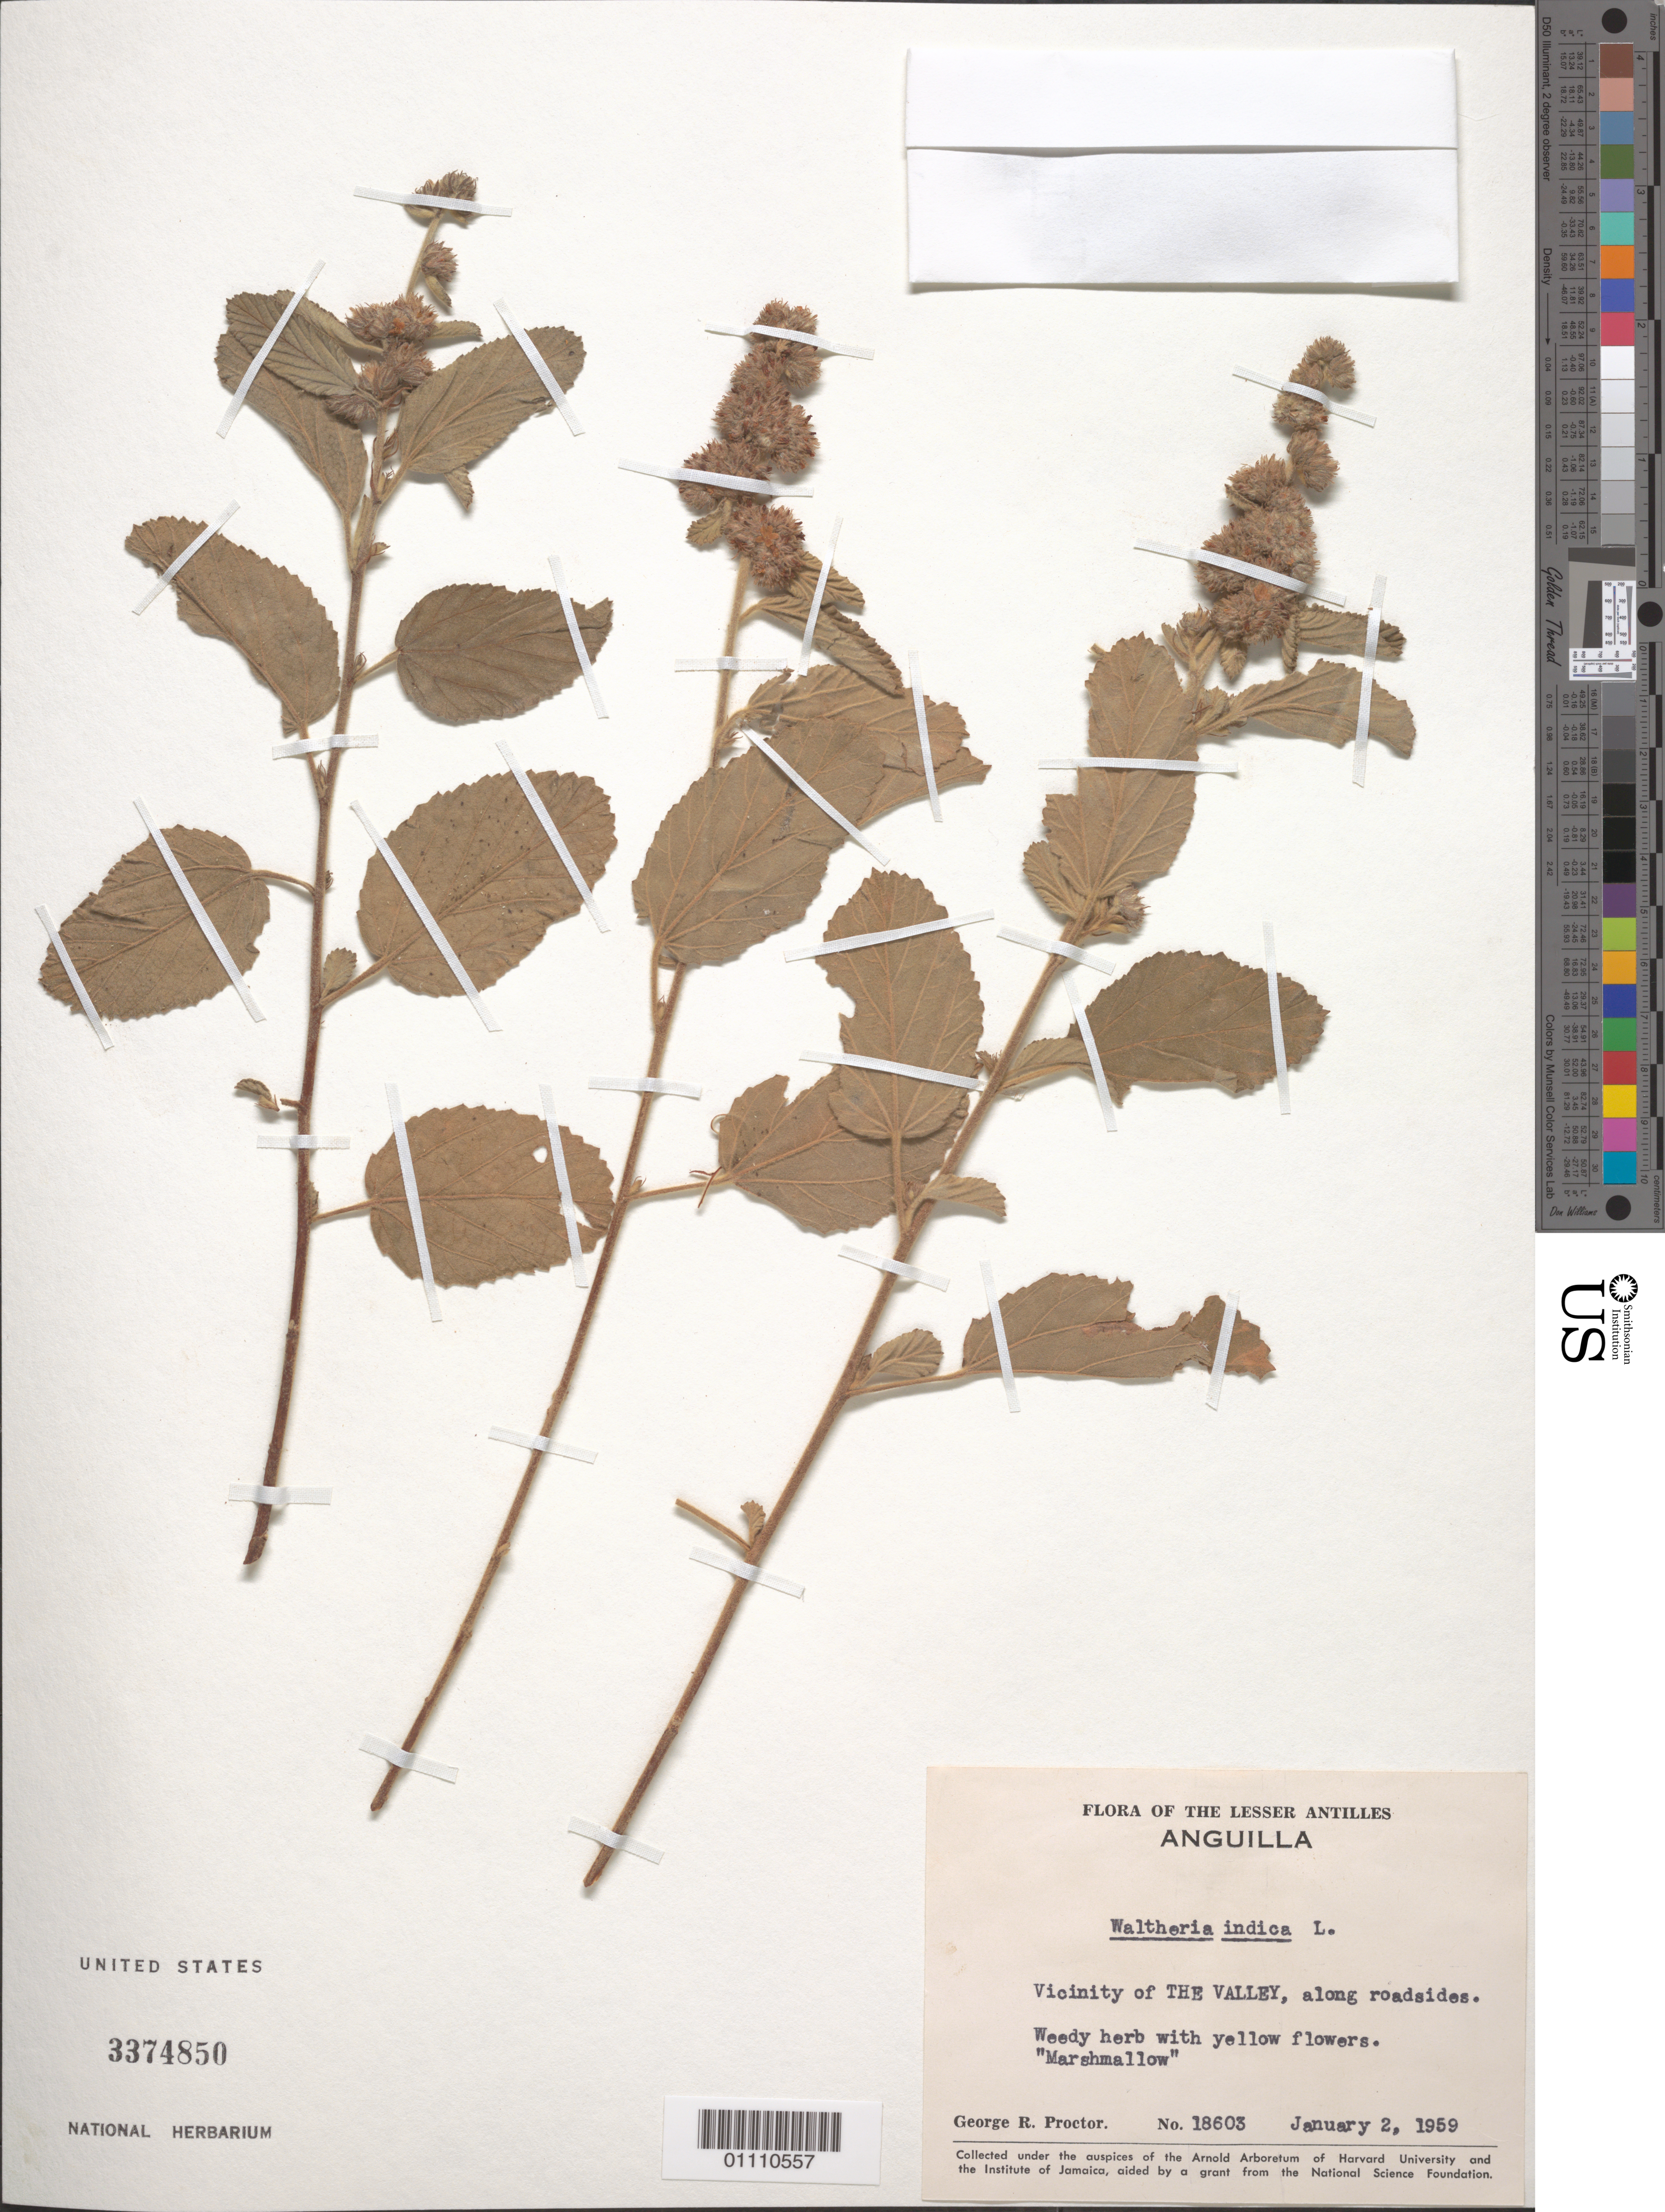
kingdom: Plantae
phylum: Tracheophyta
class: Magnoliopsida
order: Malvales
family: Malvaceae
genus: Waltheria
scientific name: Waltheria indica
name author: L.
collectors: G. R. Proctor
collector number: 18603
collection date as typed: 02 Jan 1959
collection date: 1959-01-02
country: Anguilla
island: Anguilla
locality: Vicinity of The Valley, along roadsides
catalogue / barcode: US 3374850